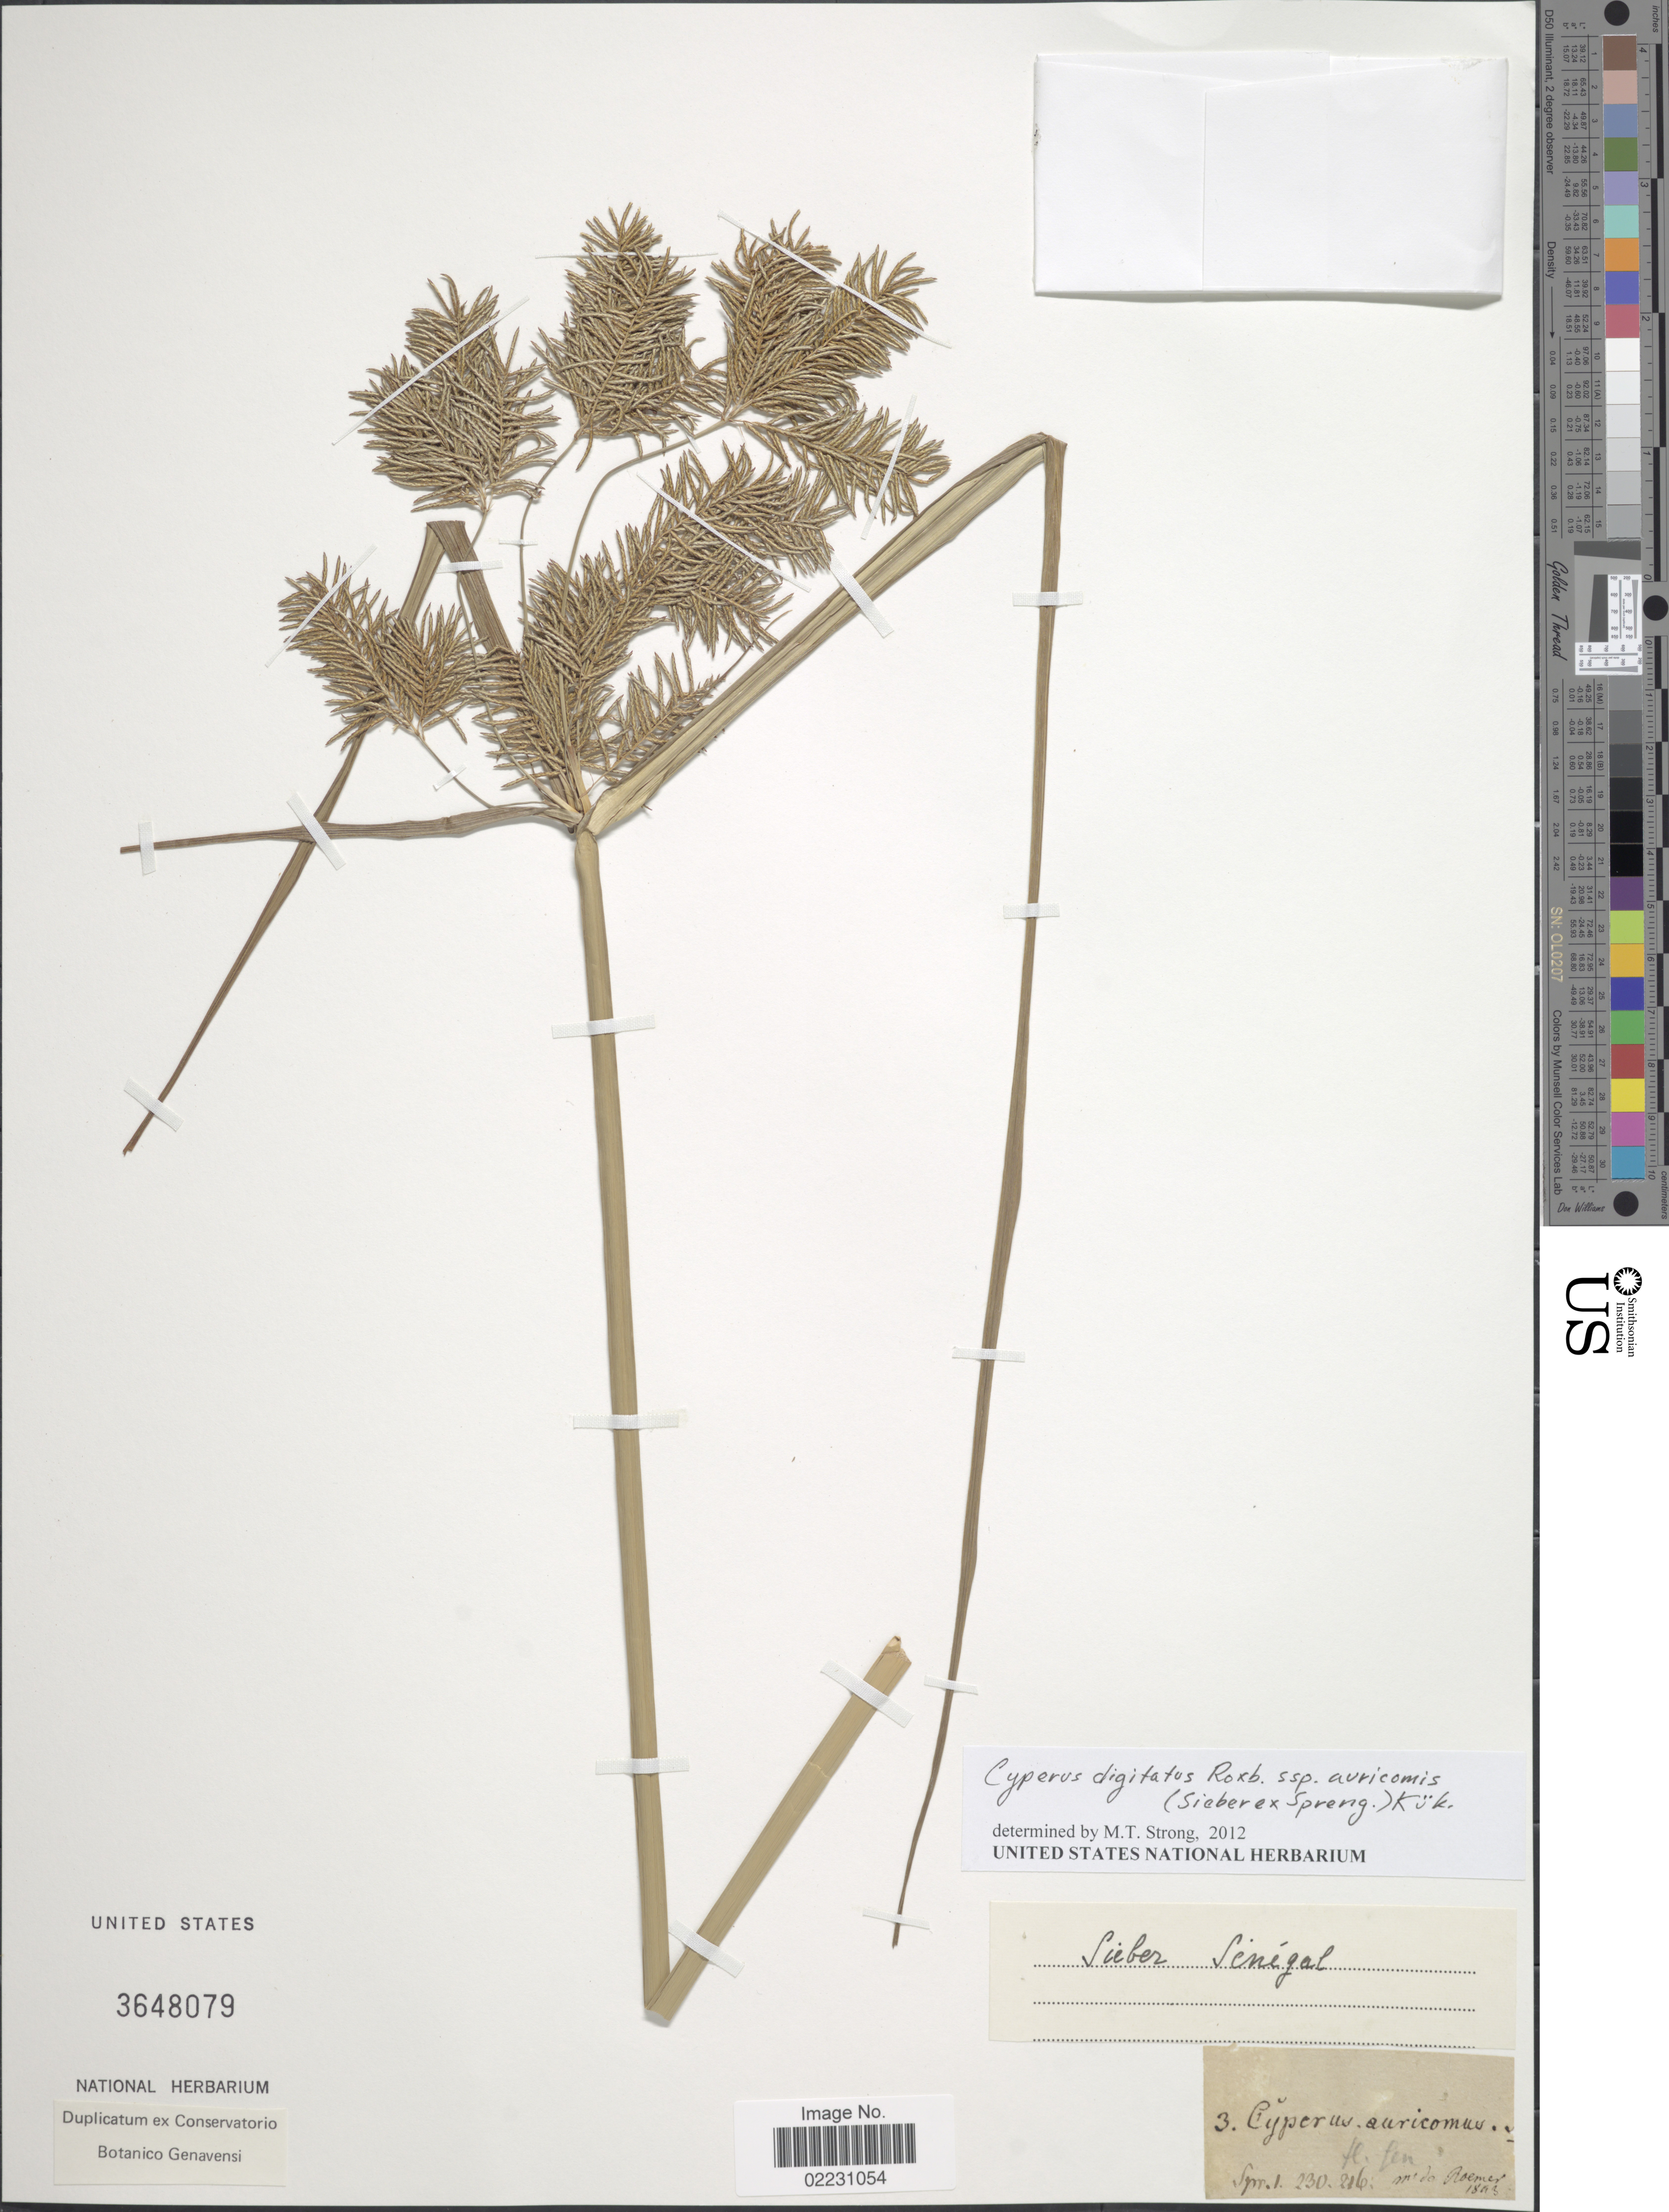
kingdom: Plantae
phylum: Tracheophyta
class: Liliopsida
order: Poales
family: Cyperaceae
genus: Cyperus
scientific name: Cyperus digitatus subsp. auricomis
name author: (Sieber ex Spreng.) Kük.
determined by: Strong, Mark T., (BOT), Smithsonian Institution - National Museum of Natural History (UNITED STATES)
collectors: -- Sieber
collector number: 3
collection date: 1843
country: Senegal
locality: Senegal.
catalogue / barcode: US 3648079